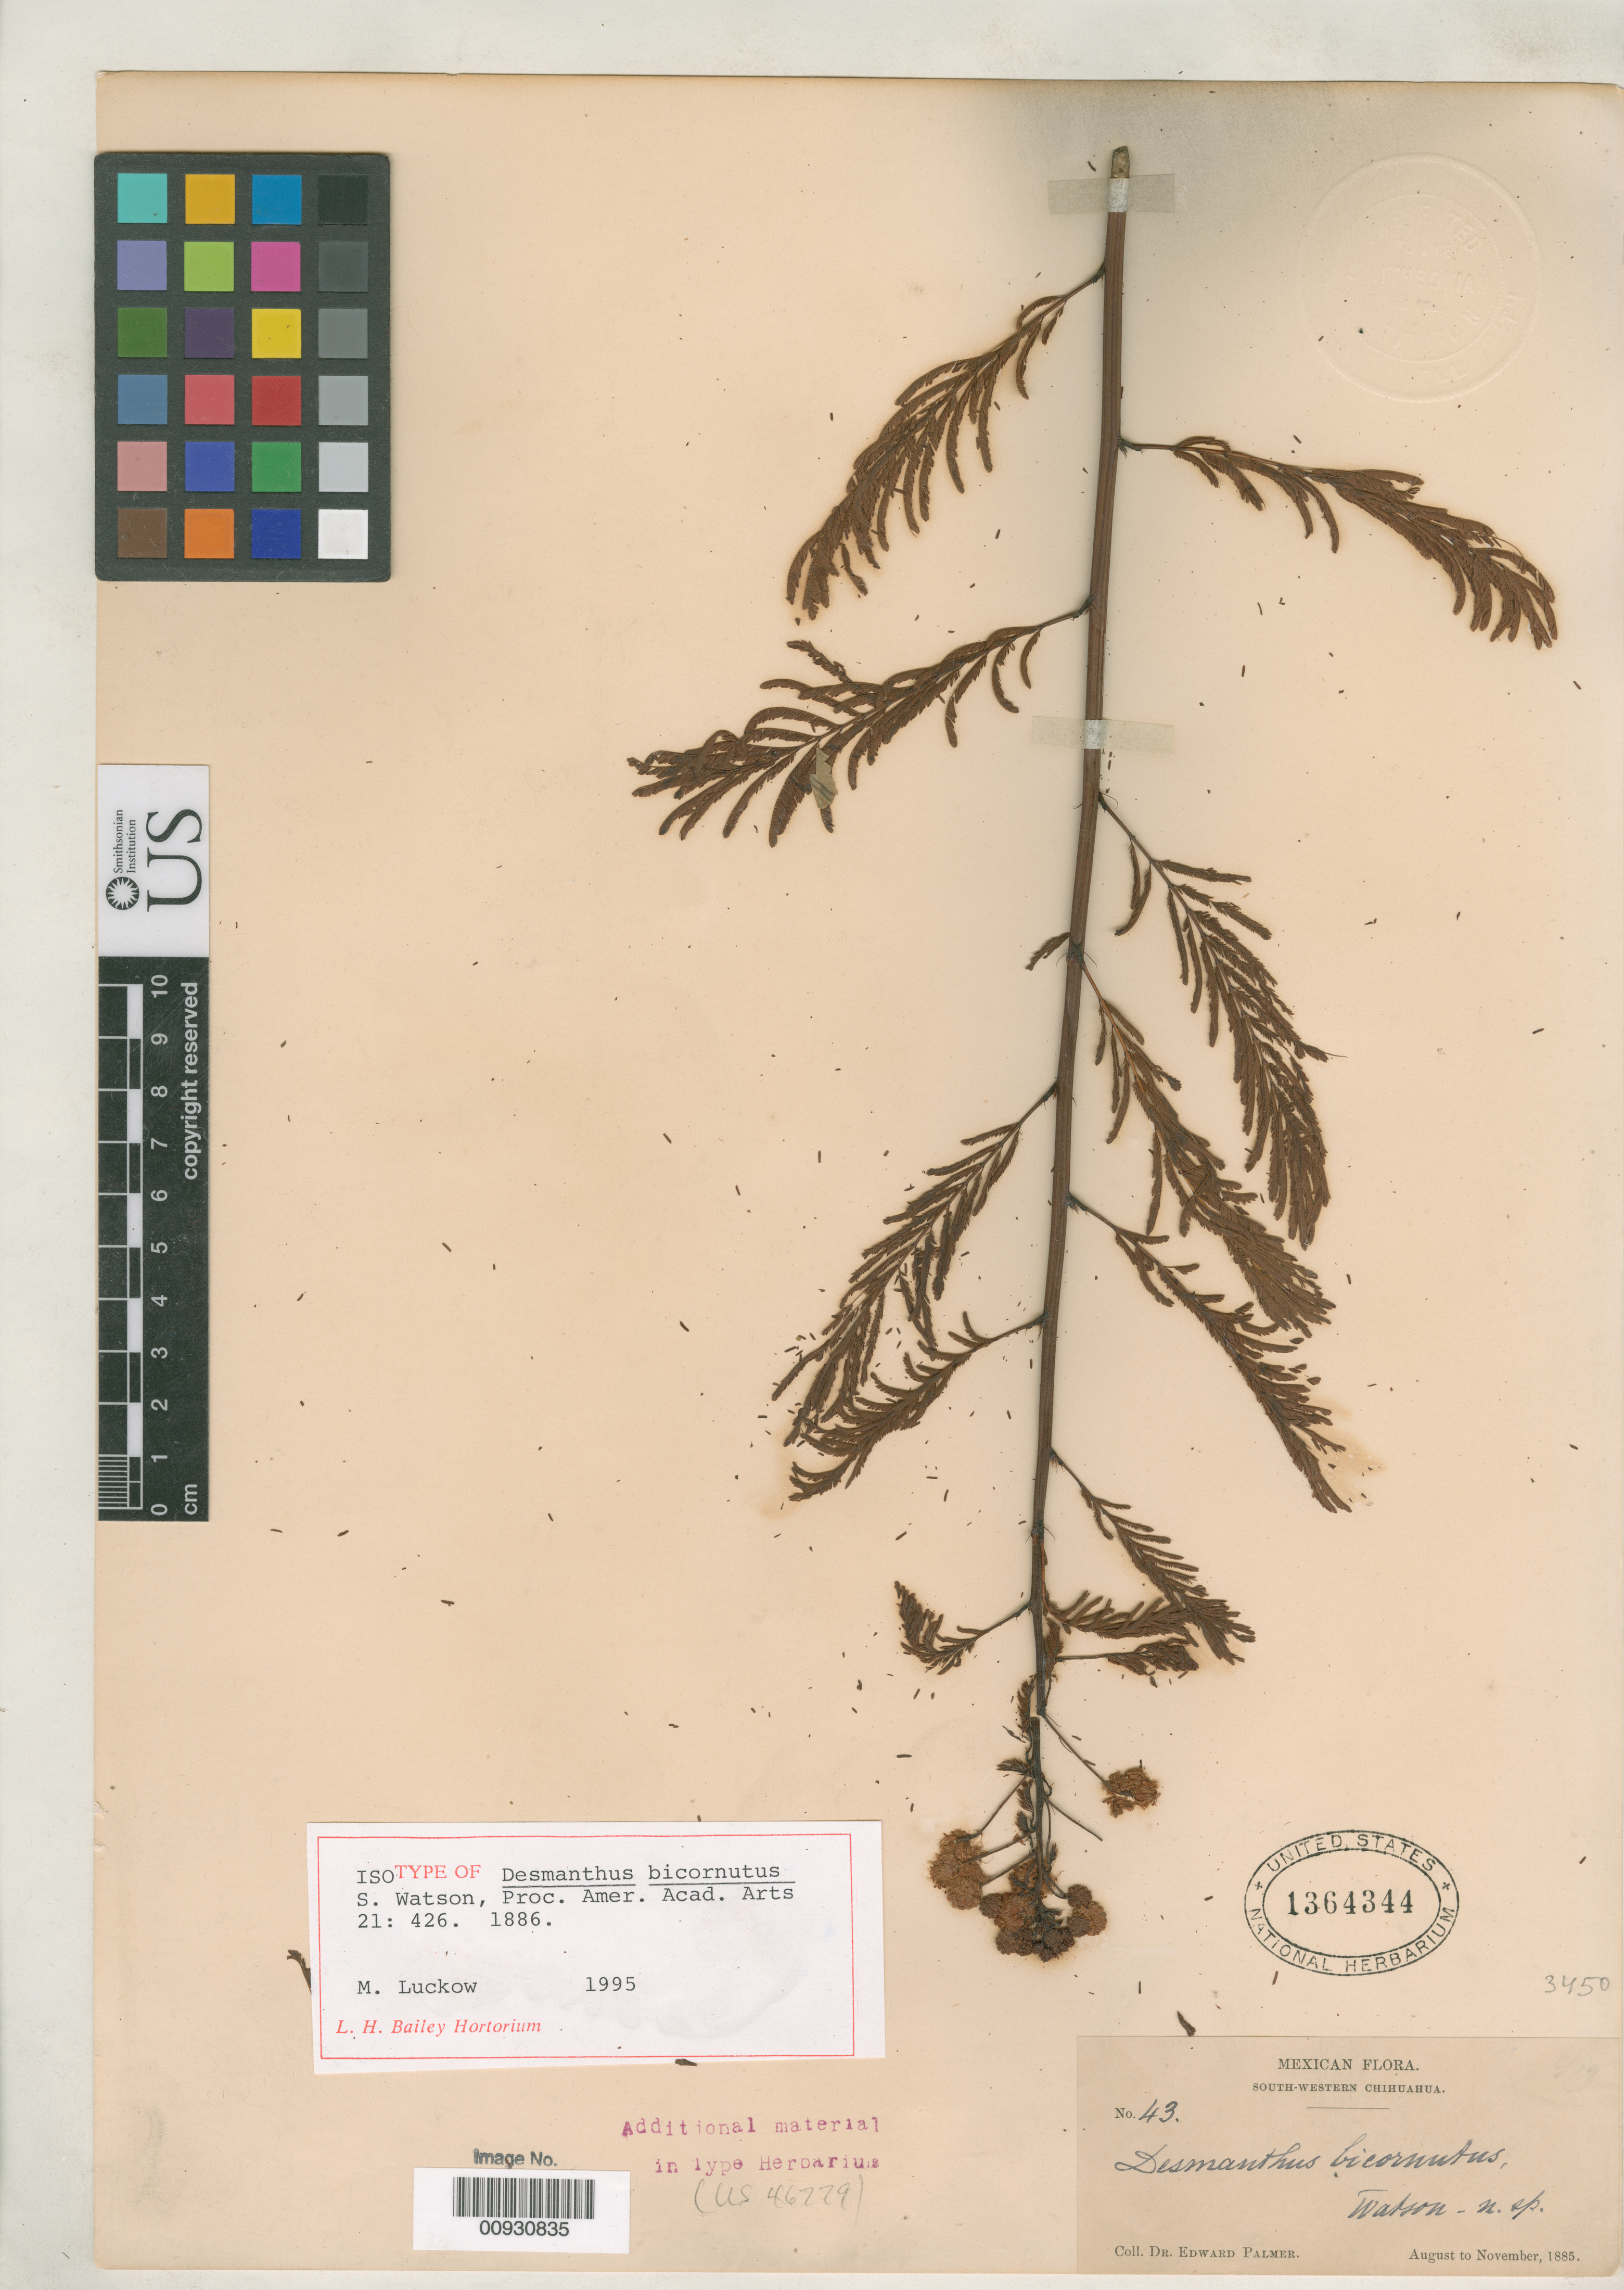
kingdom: Plantae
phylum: Tracheophyta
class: Magnoliopsida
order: Fabales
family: Fabaceae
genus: Desmanthus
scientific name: Desmanthus bicornutus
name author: S. Watson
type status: Isotype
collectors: E. Palmer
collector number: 43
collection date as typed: Aug 1885 to -- Nov 1885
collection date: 1885-08/1885-11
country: Mexico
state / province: Chihuahua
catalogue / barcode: US 1364344